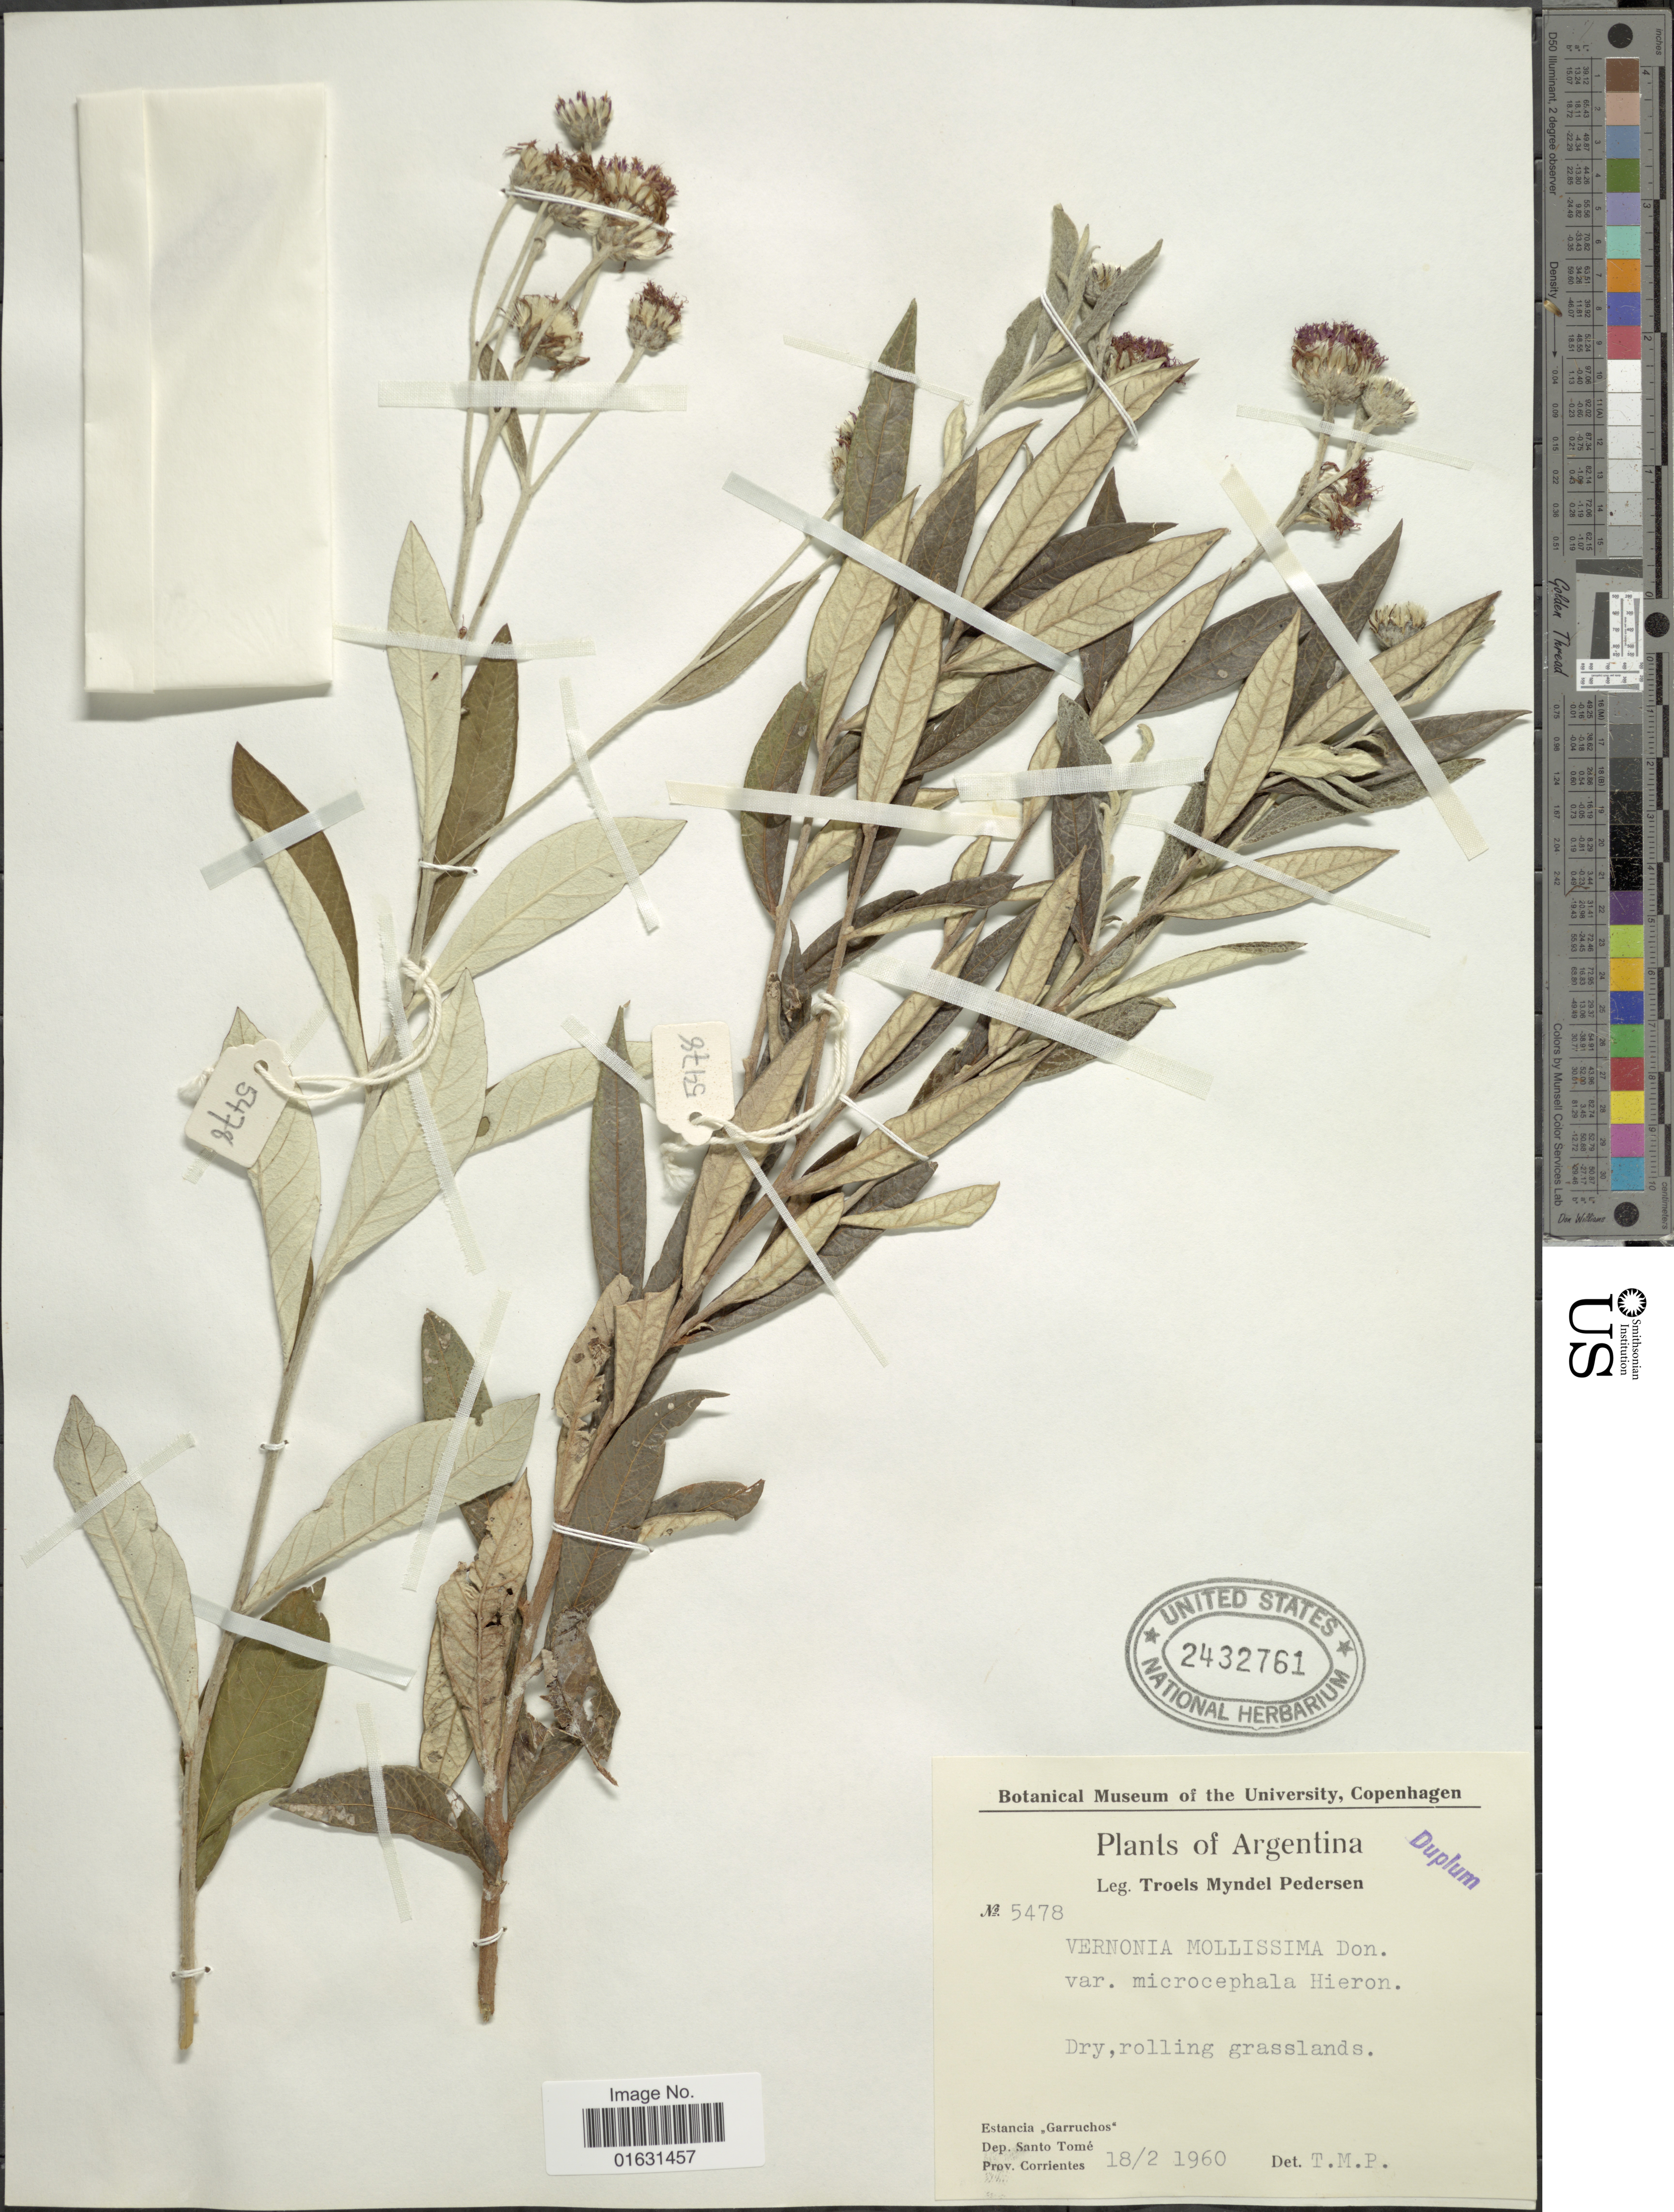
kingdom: Plantae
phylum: Tracheophyta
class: Magnoliopsida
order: Asterales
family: Asteraceae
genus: Lessingianthus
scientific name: Lessingianthus mollissimus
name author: (D. Don ex Hook. & Arn.) H. Rob.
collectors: T. Pederson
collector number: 5478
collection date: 1960-02-18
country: Argentina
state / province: Corrientes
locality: Estancia Garruchos, Dept. Santo Tome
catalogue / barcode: US 2432761